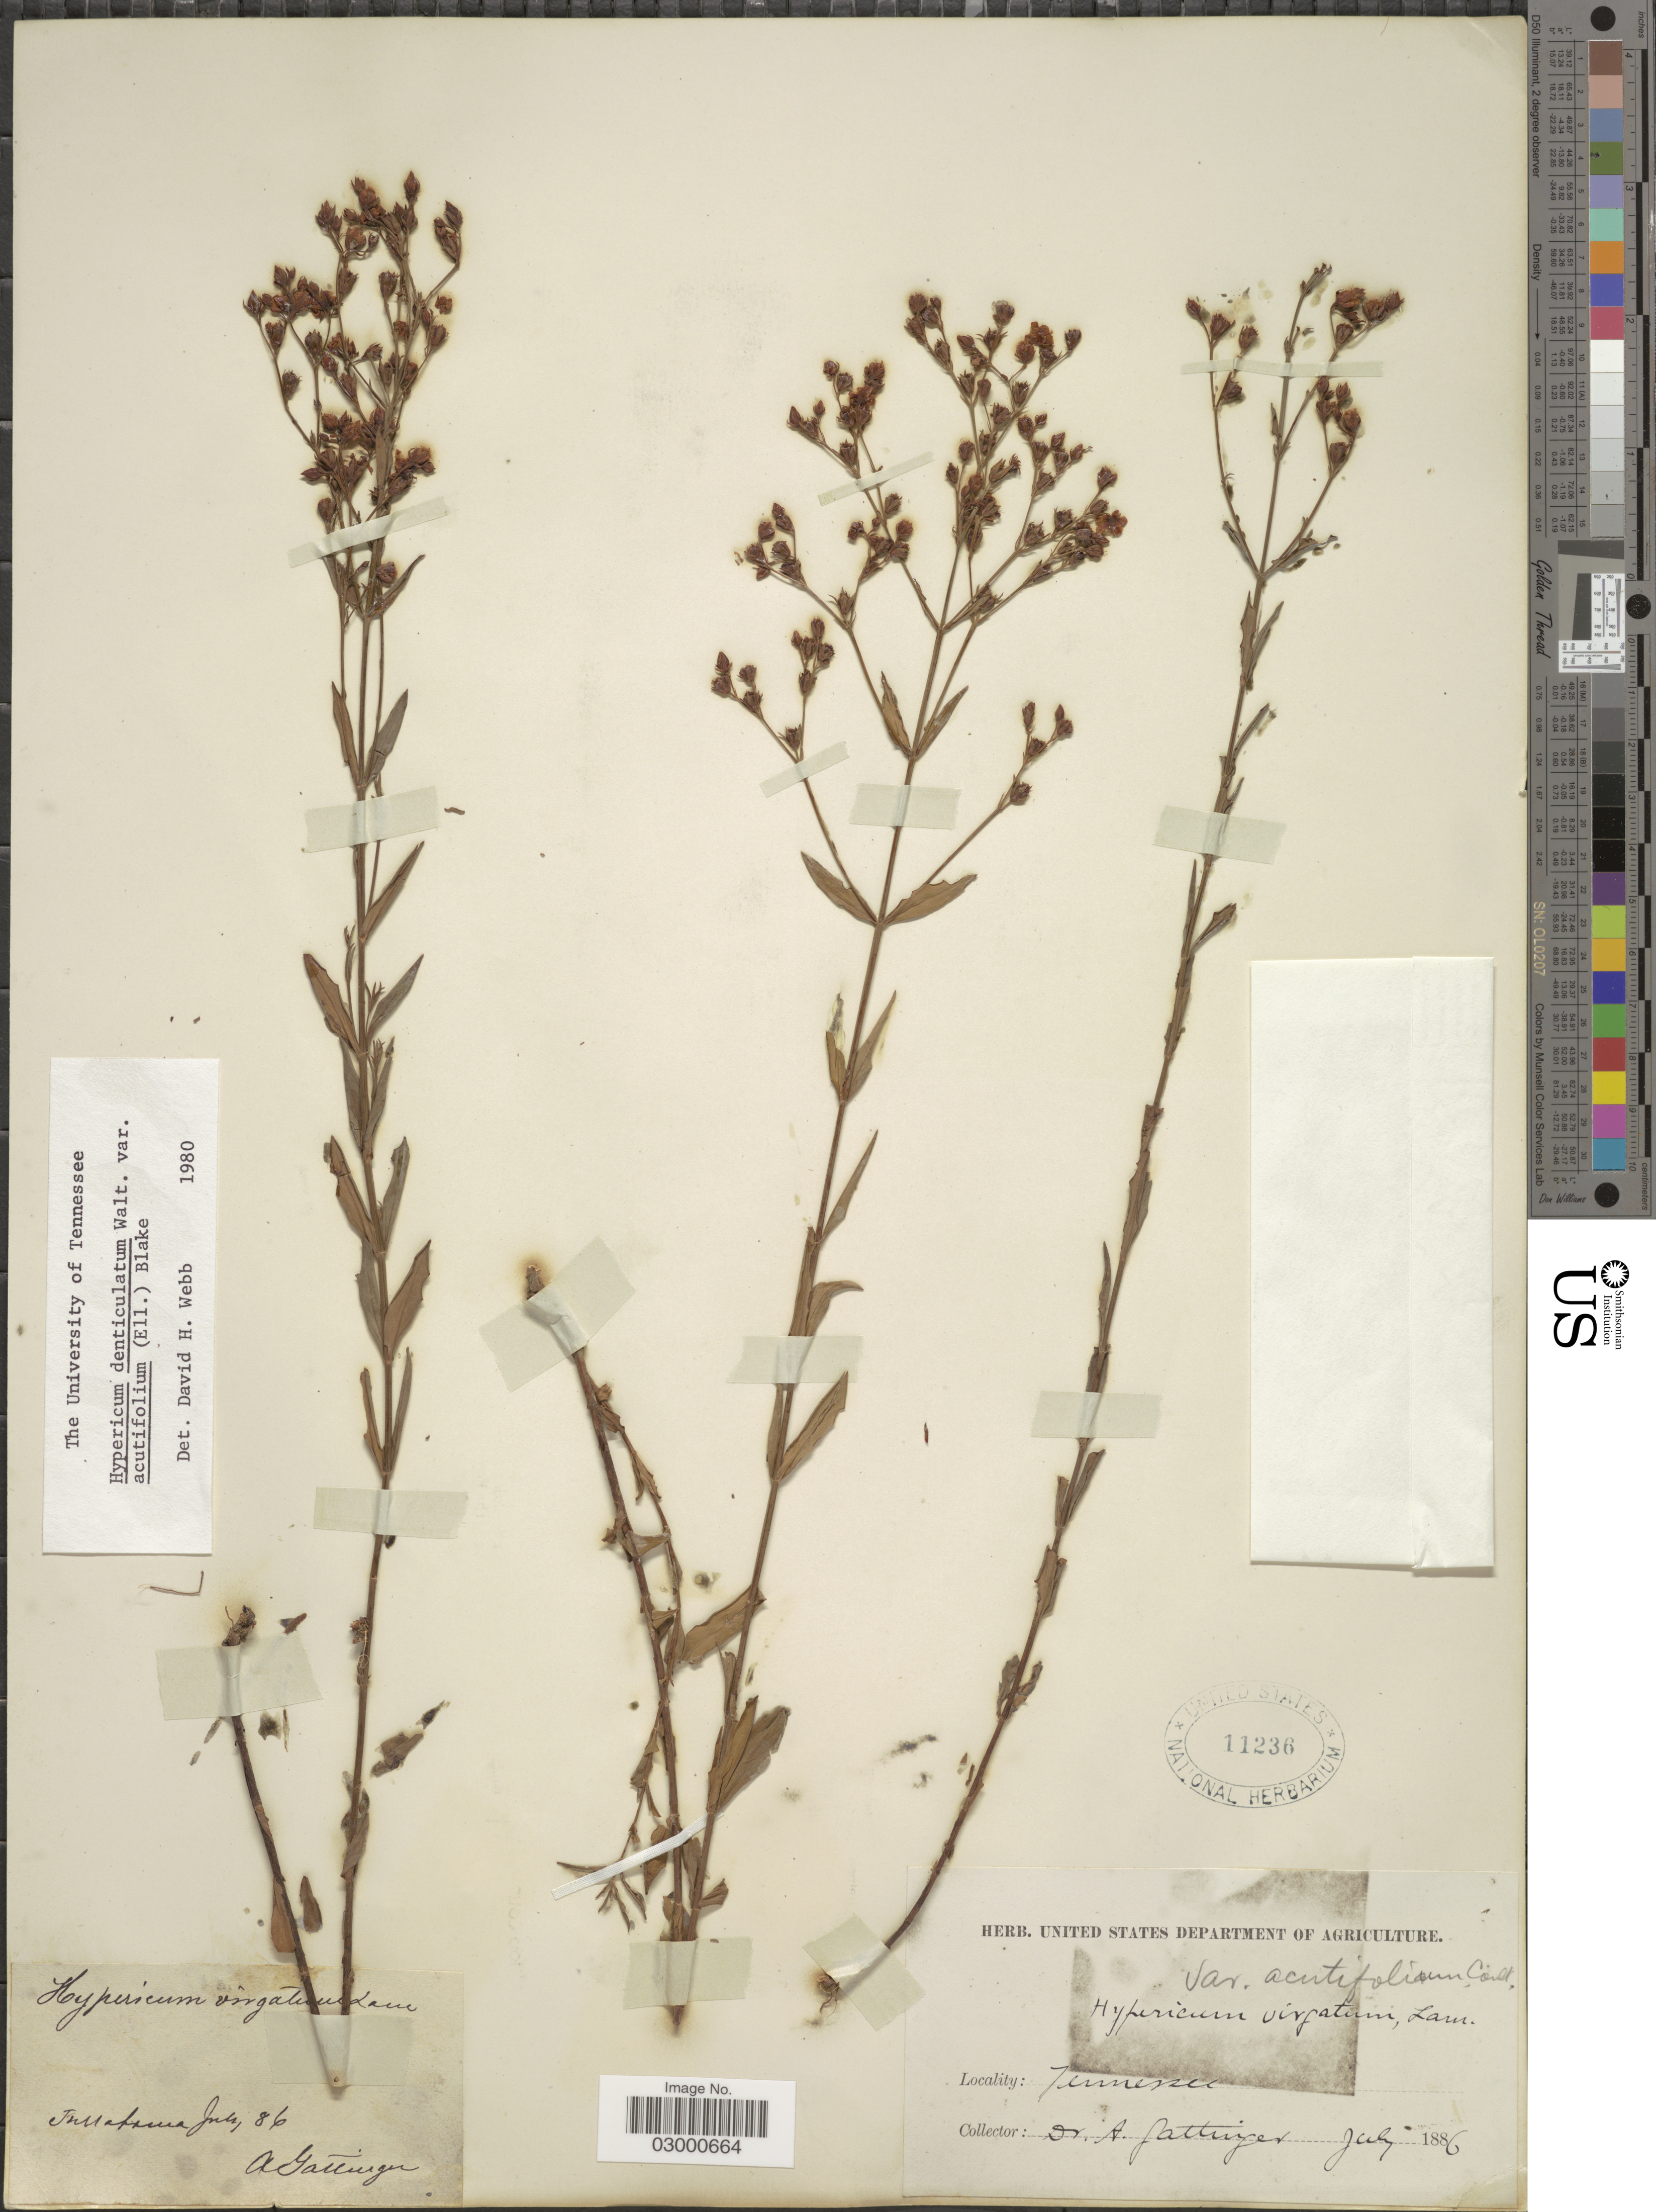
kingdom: Plantae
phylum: Tracheophyta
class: Magnoliopsida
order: Malpighiales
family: Hypericaceae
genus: Hypericum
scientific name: Hypericum denticulatum var. acutifolium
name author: (Elliott) N. Robson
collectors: A. Gattinger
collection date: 1886-07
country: United States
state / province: Tennessee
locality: Tullahoma.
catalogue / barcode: US 11236